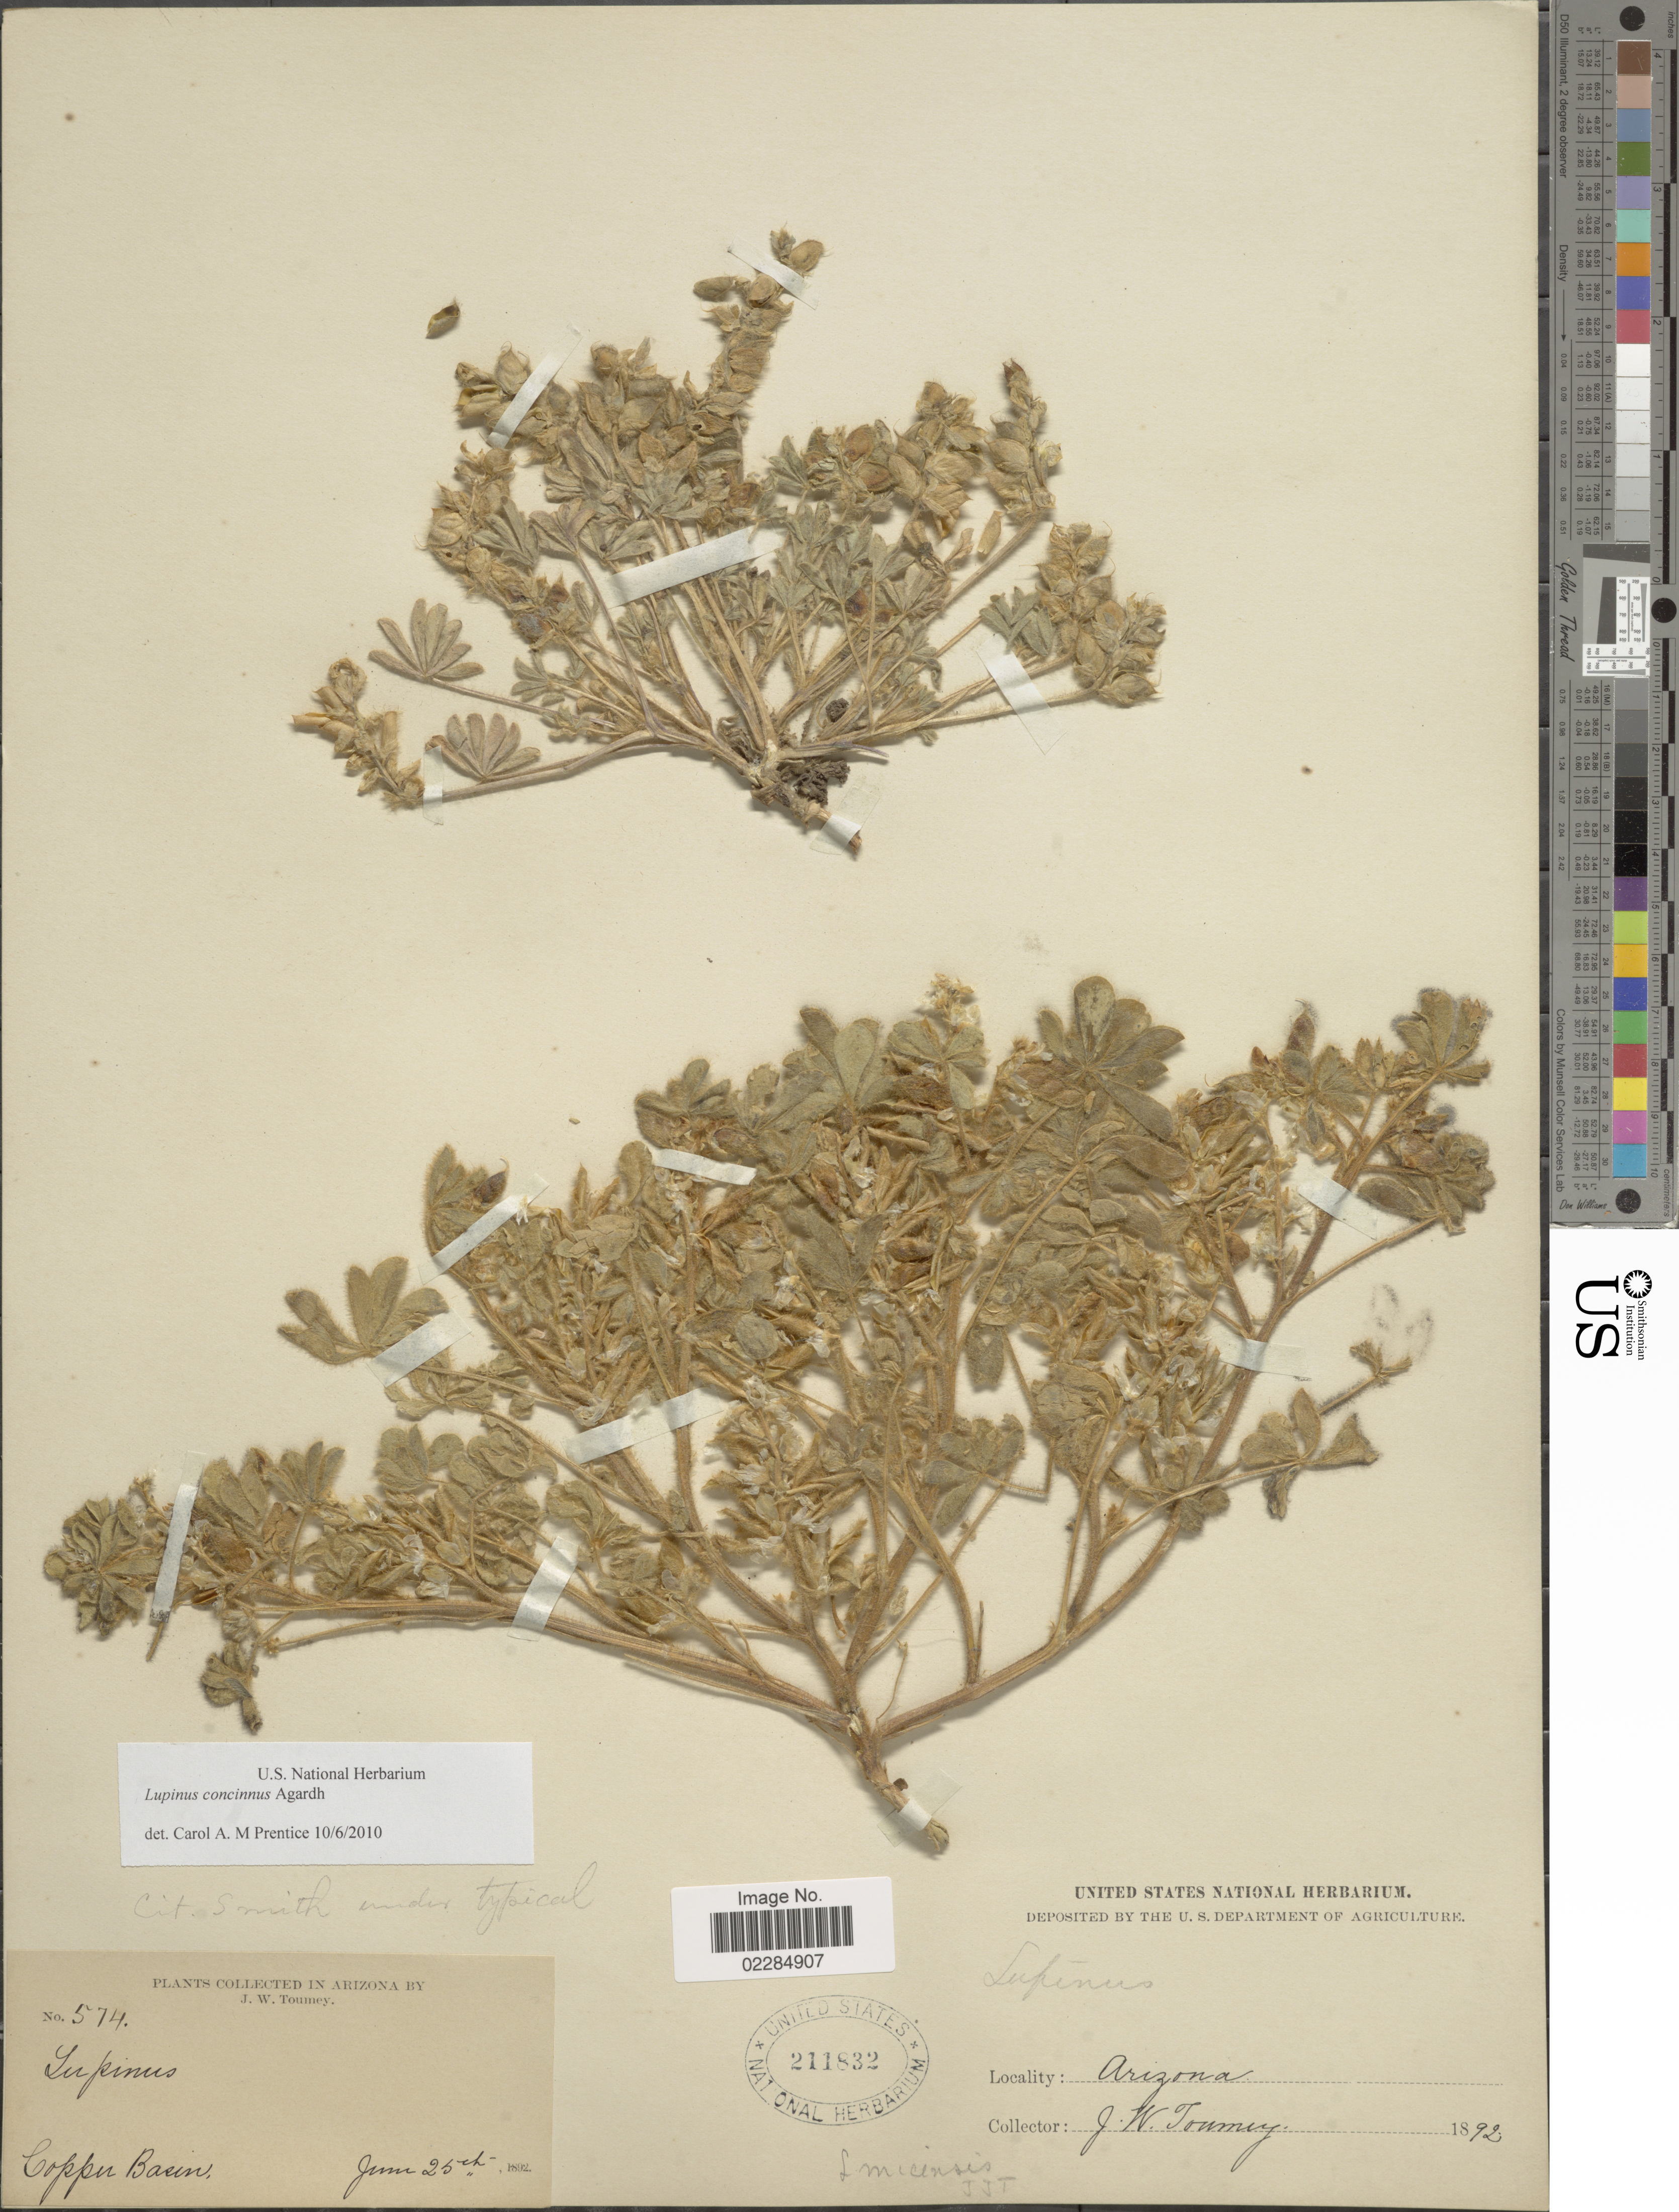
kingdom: Plantae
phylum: Tracheophyta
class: Magnoliopsida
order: Fabales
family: Fabaceae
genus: Lupinus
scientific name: Lupinus concinnus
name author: J. Agardh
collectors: J. Tourney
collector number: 574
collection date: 1892-06-25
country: United States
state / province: Arizona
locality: Copper Basin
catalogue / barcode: US 211832